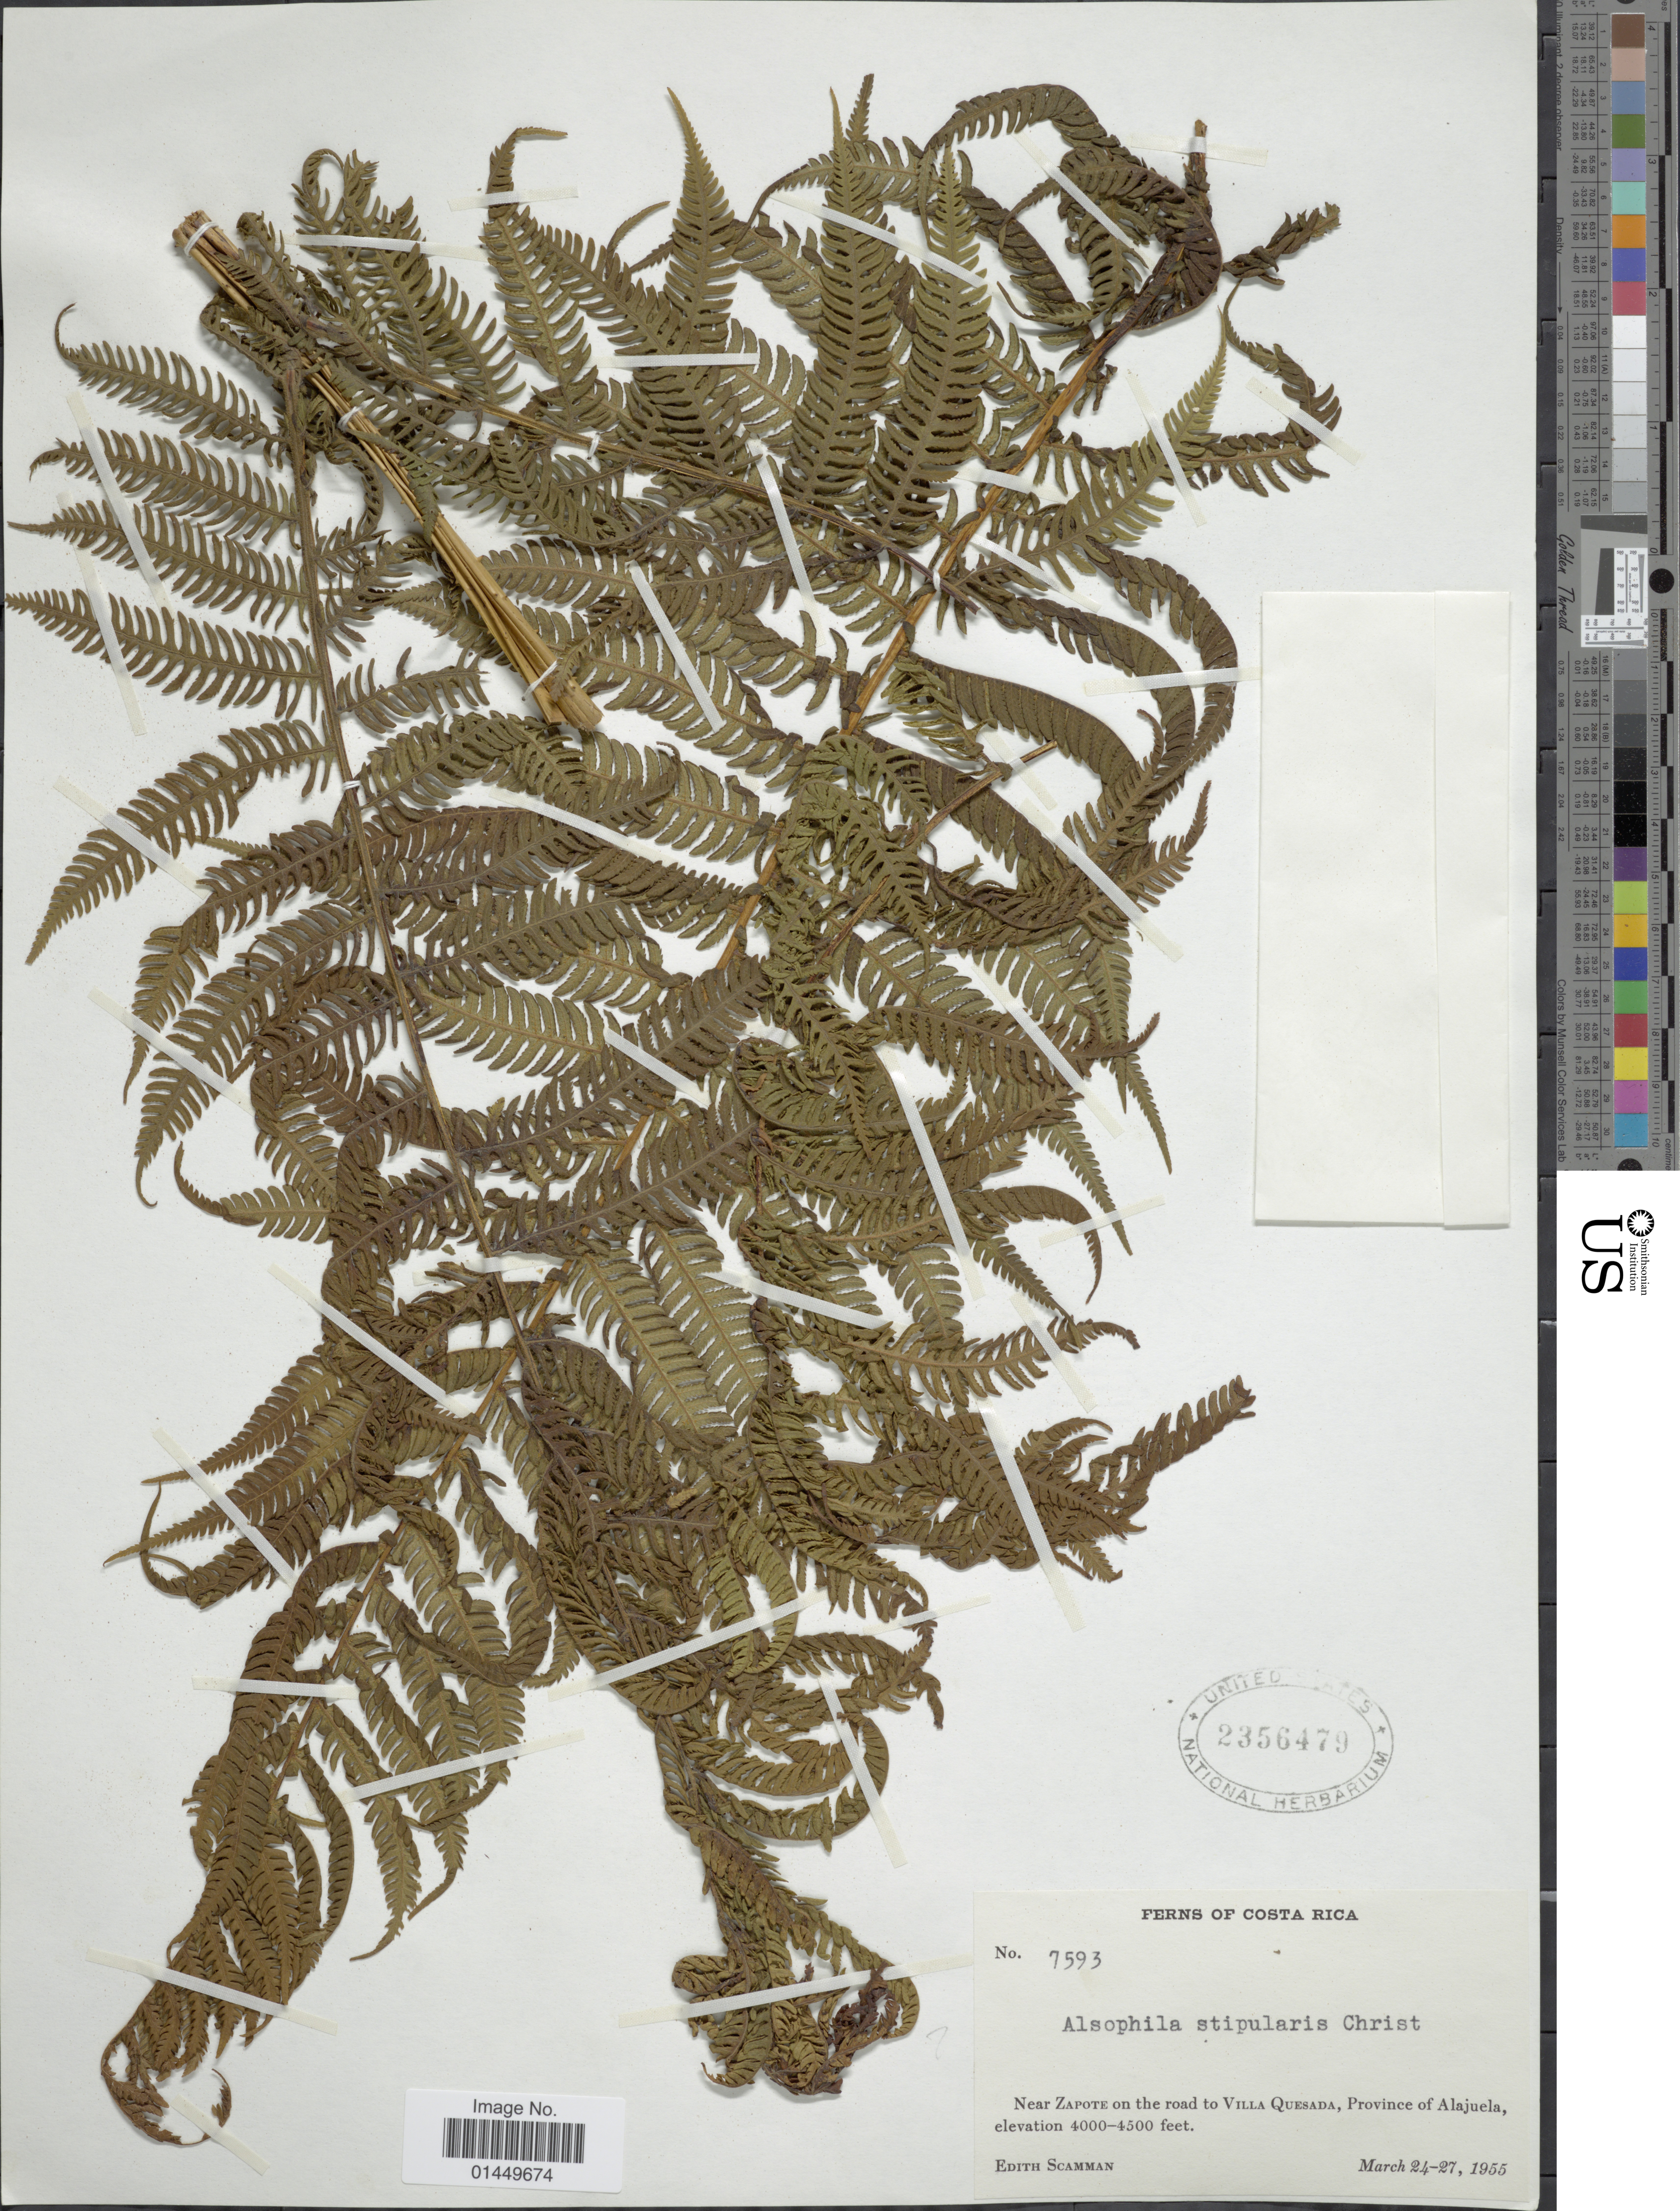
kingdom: Plantae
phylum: Tracheophyta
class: Polypodiopsida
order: Cyatheales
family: Cyatheaceae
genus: Cyathea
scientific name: Cyathea trichiata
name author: (Maxon) Domin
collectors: E. Scamman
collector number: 7593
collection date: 1955-03-24/1955-03-27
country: Costa Rica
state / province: Alajuela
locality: Near Zapote on the road to Villa Quesada, Province of Alajuela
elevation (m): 1219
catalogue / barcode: US 2356479